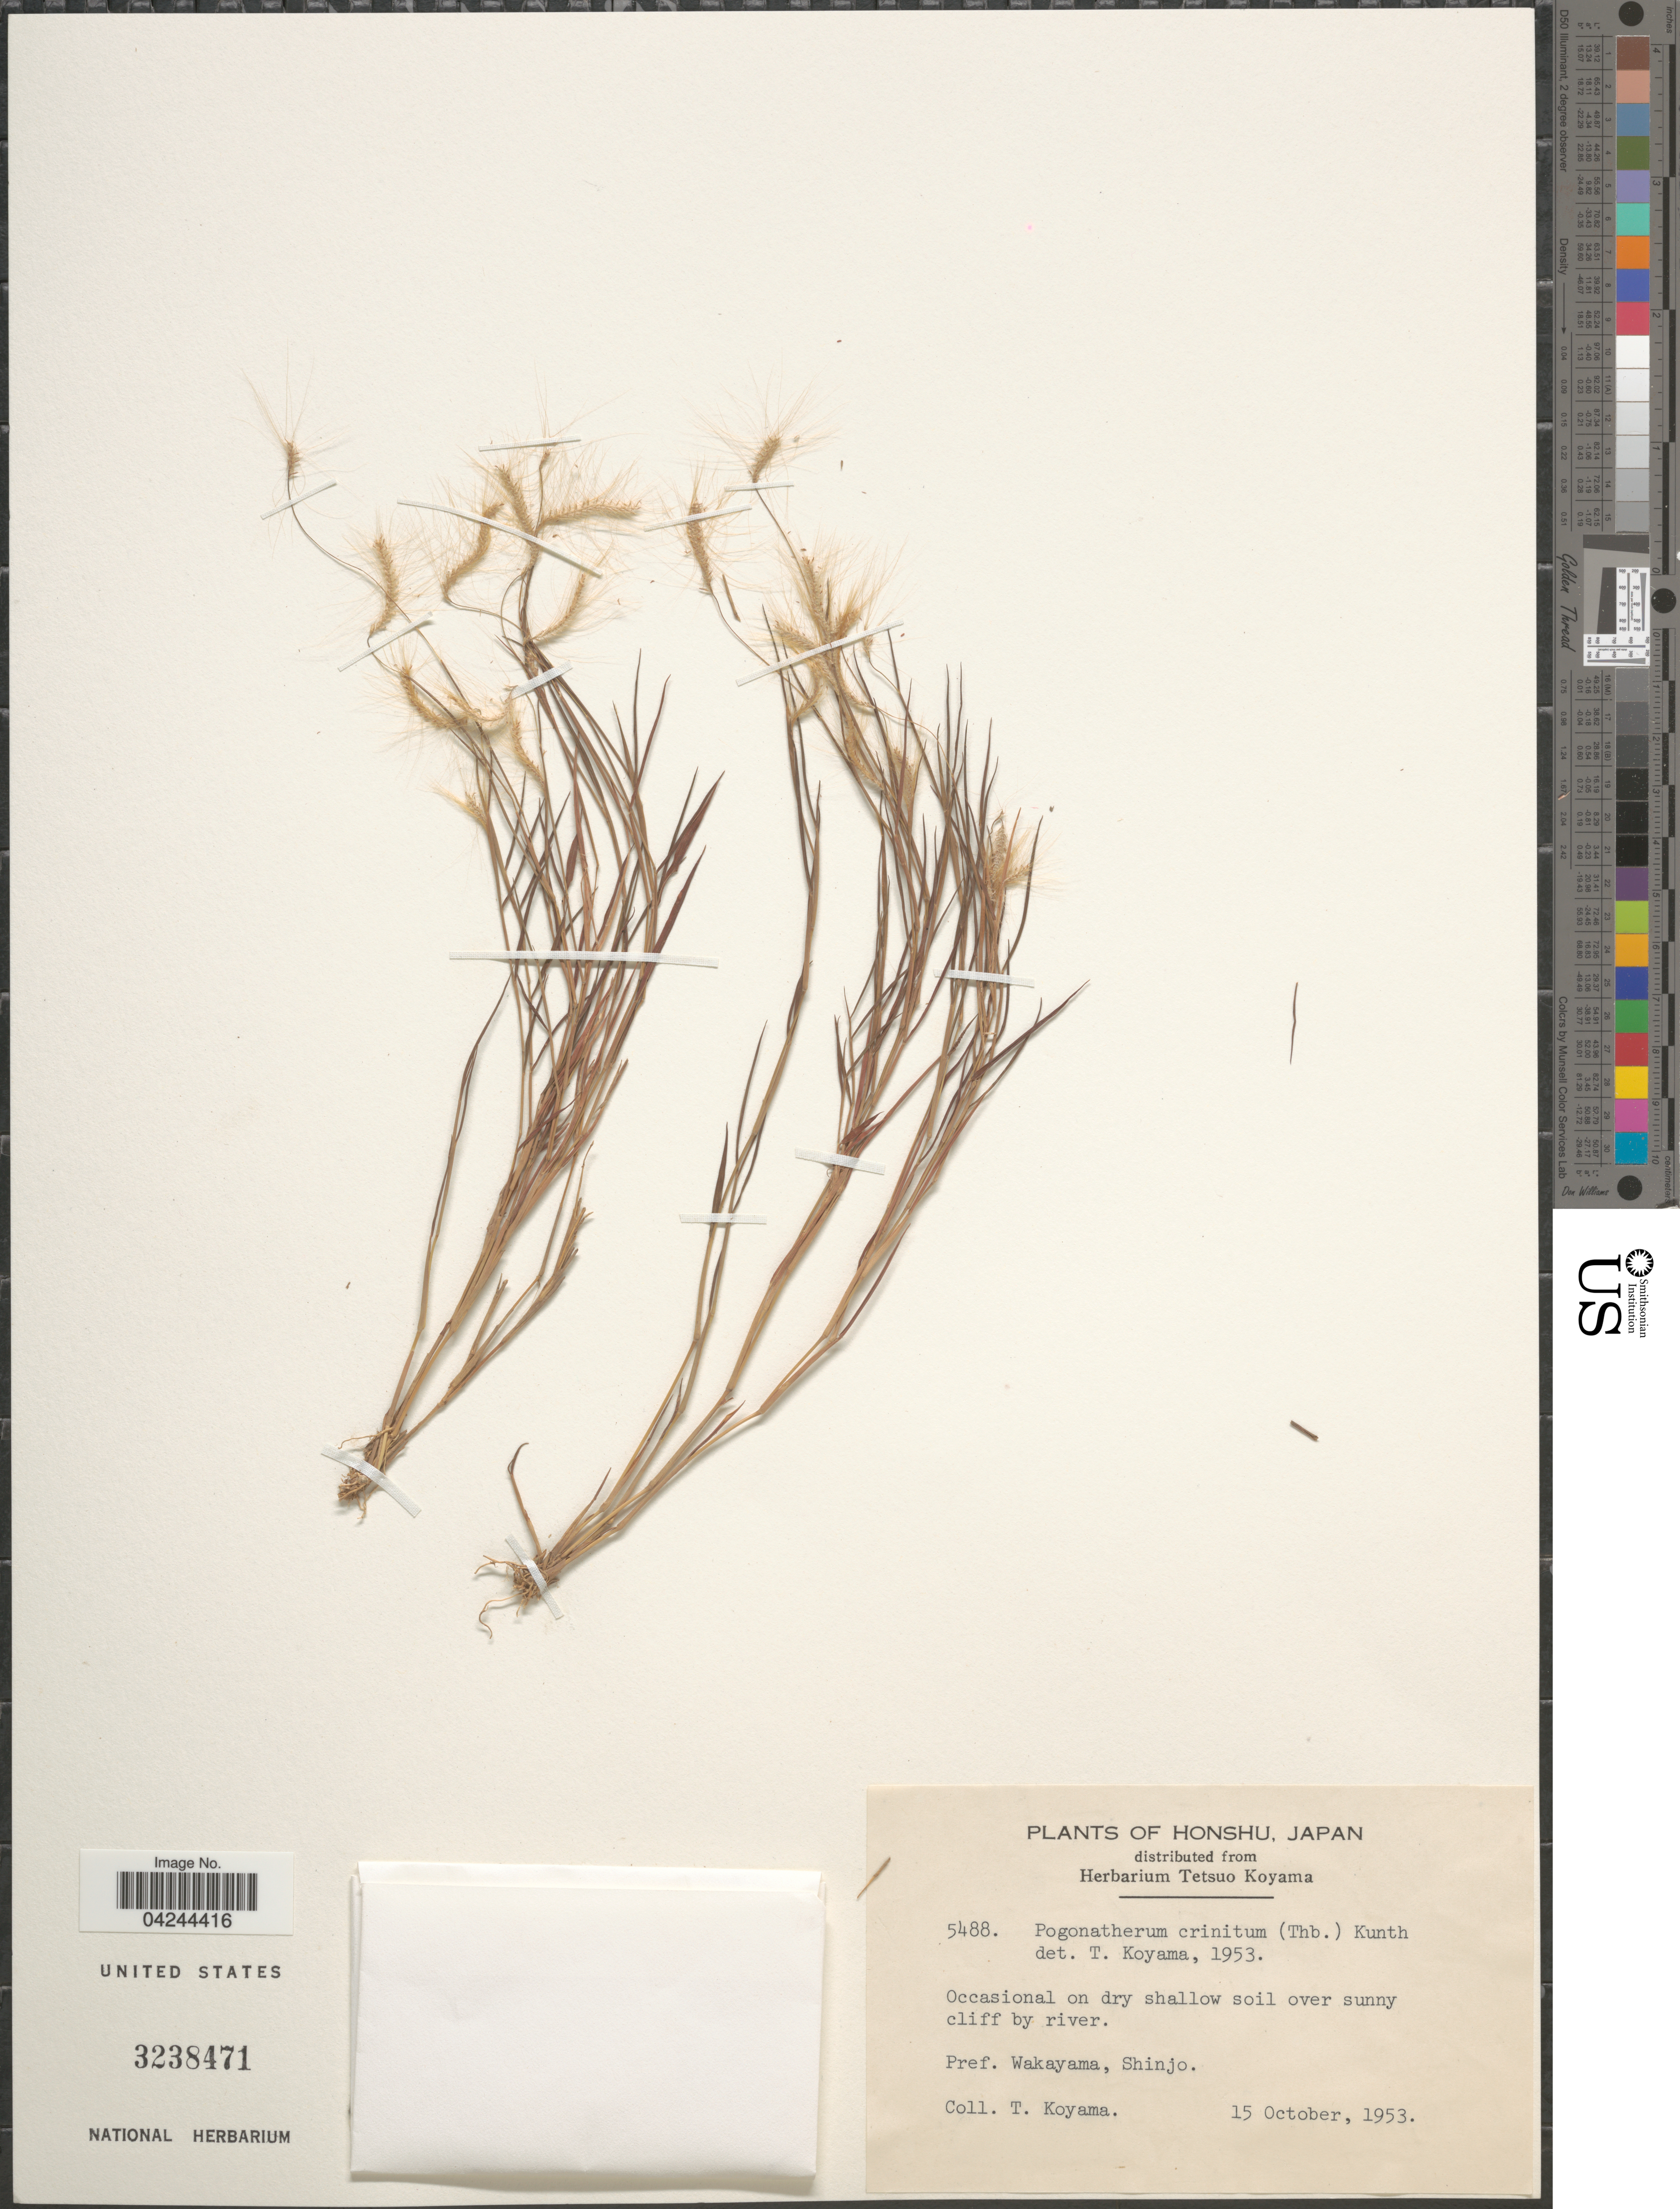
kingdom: Plantae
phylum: Tracheophyta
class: Liliopsida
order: Poales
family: Poaceae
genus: Pogonatherum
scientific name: Pogonatherum crinitum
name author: (Thunb.) Kunth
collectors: T. Koyama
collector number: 5488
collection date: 1953-10-15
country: Japan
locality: Honshu. Occasional on dry shallow soil over sunny cliff by river. Pref. Wakayama, Shinjo.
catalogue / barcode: US 3238471